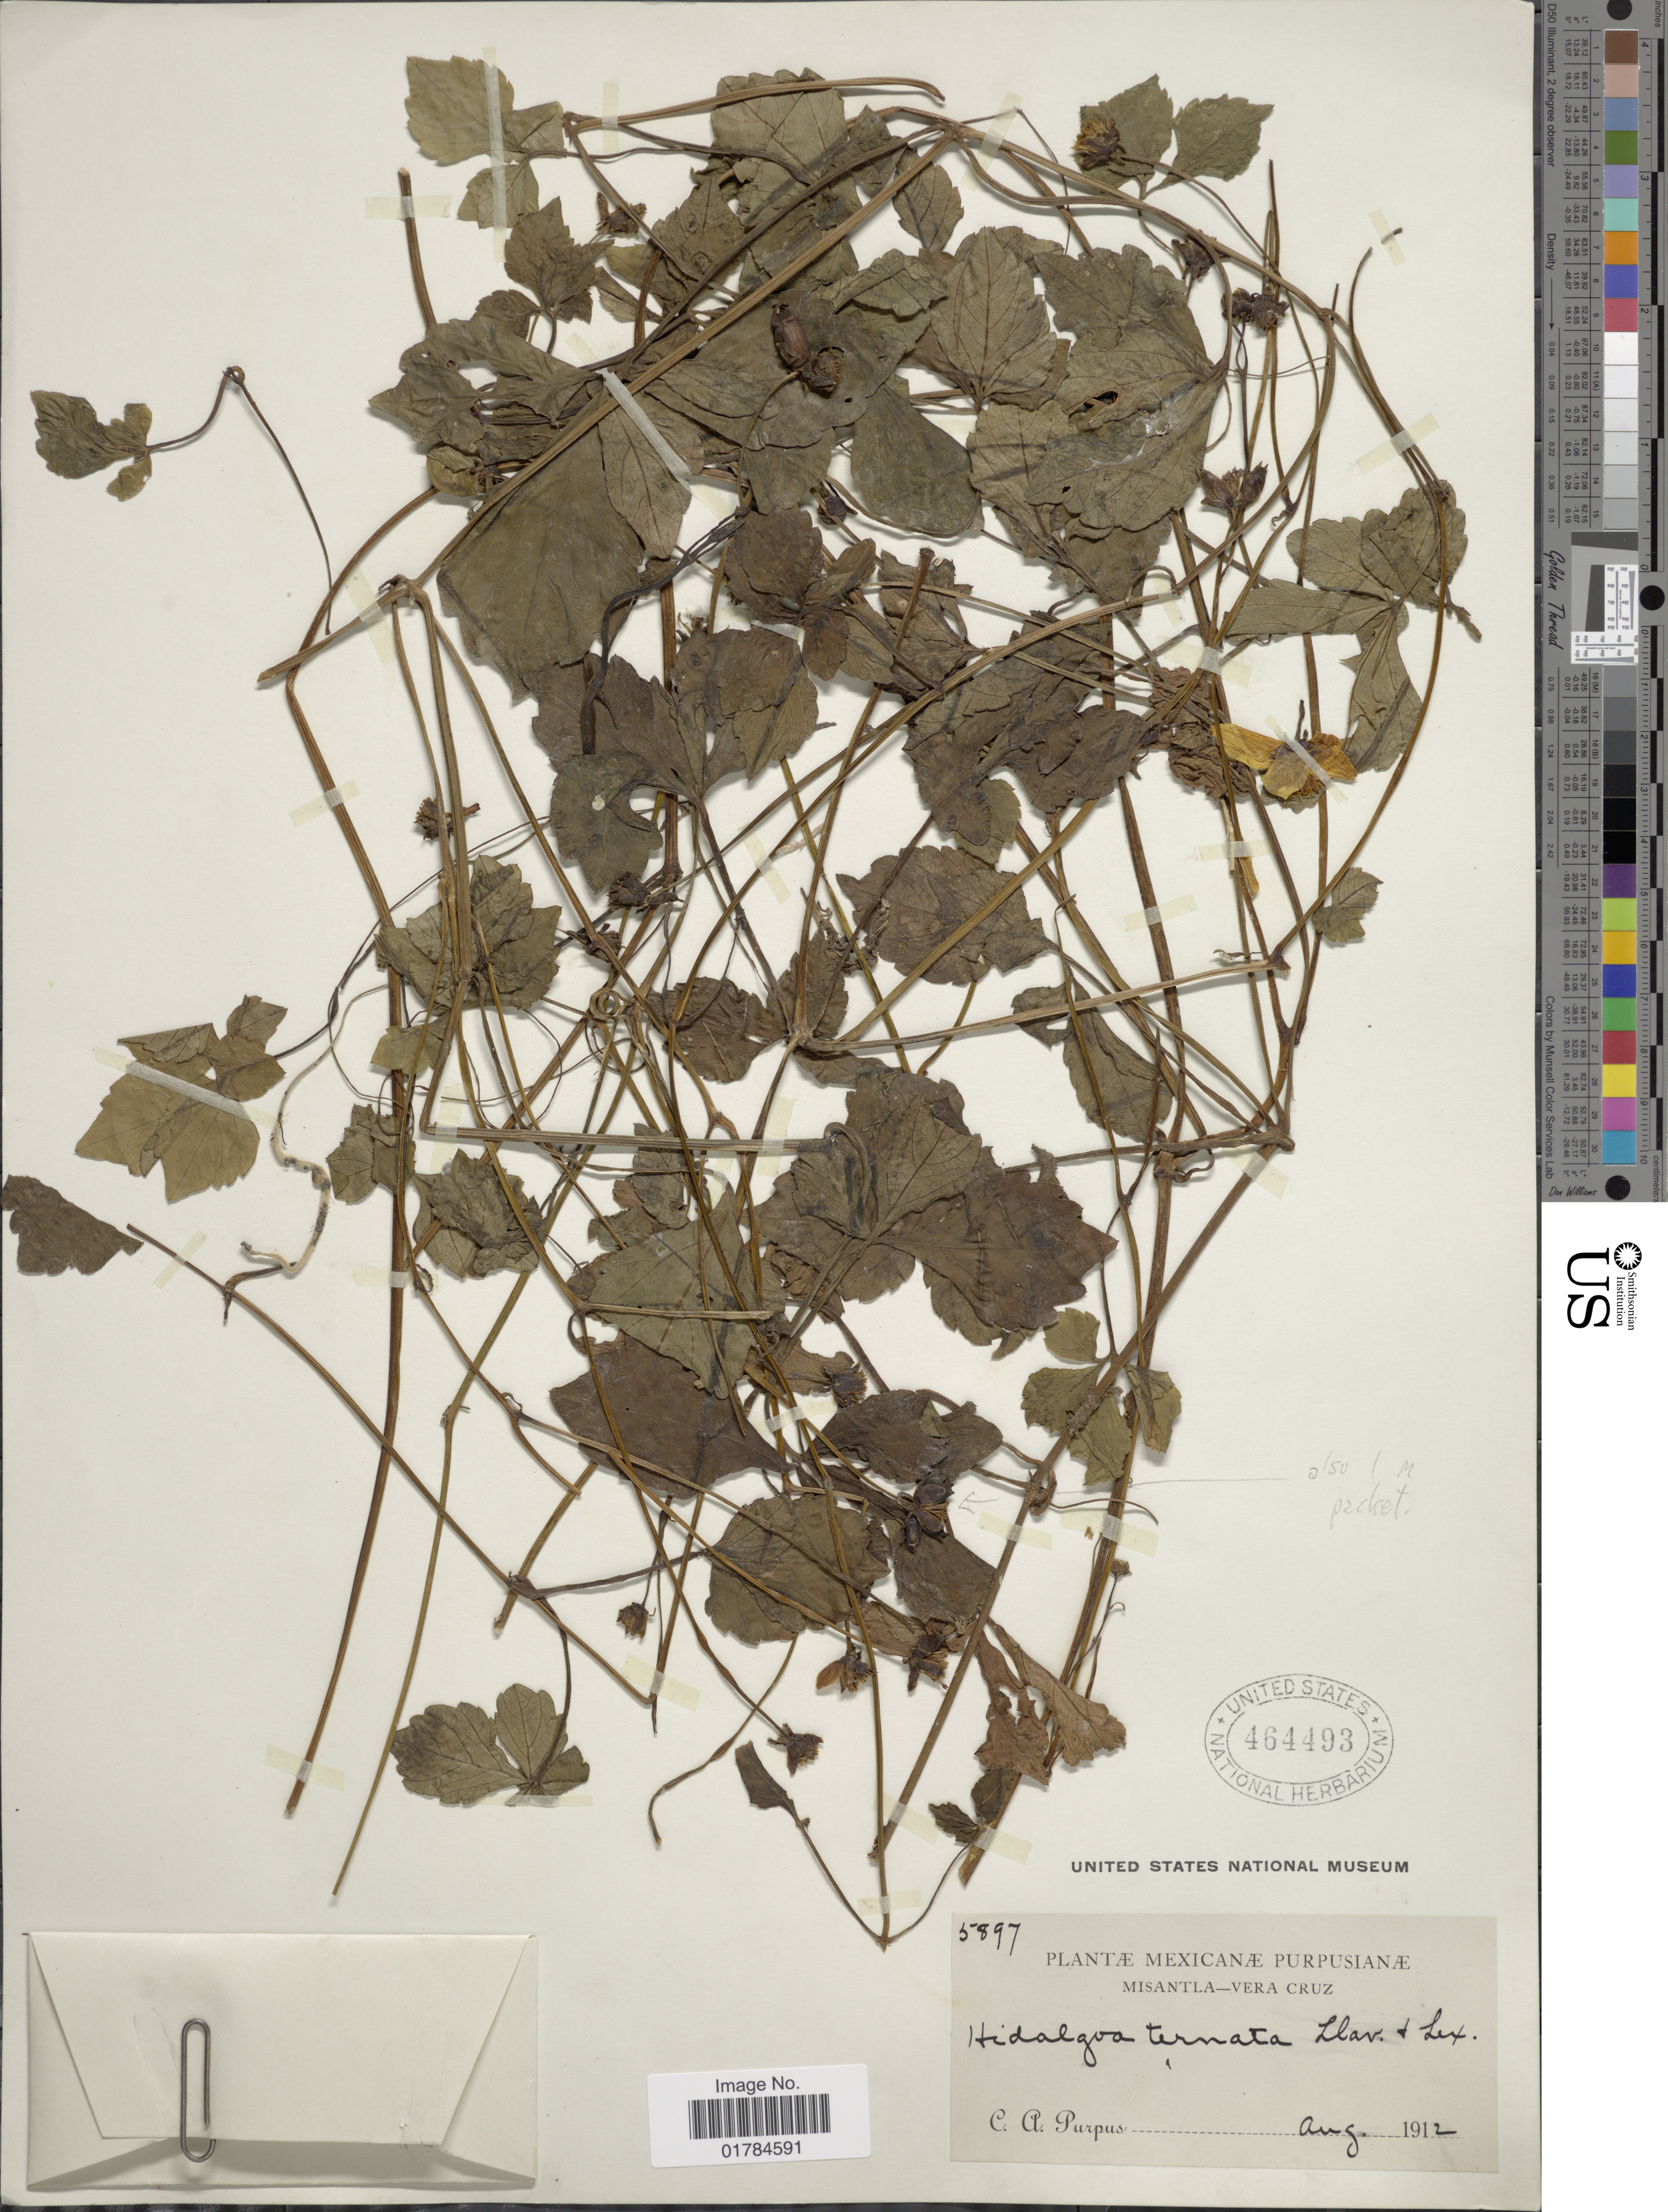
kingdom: Plantae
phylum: Tracheophyta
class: Magnoliopsida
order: Asterales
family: Asteraceae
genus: Hidalgoa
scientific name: Hidalgoa ternata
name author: La Llave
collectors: C. A. Purpus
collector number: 5897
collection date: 1912-08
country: Mexico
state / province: Veracruz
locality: Misantla - Vera Cruz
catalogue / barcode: US 464493